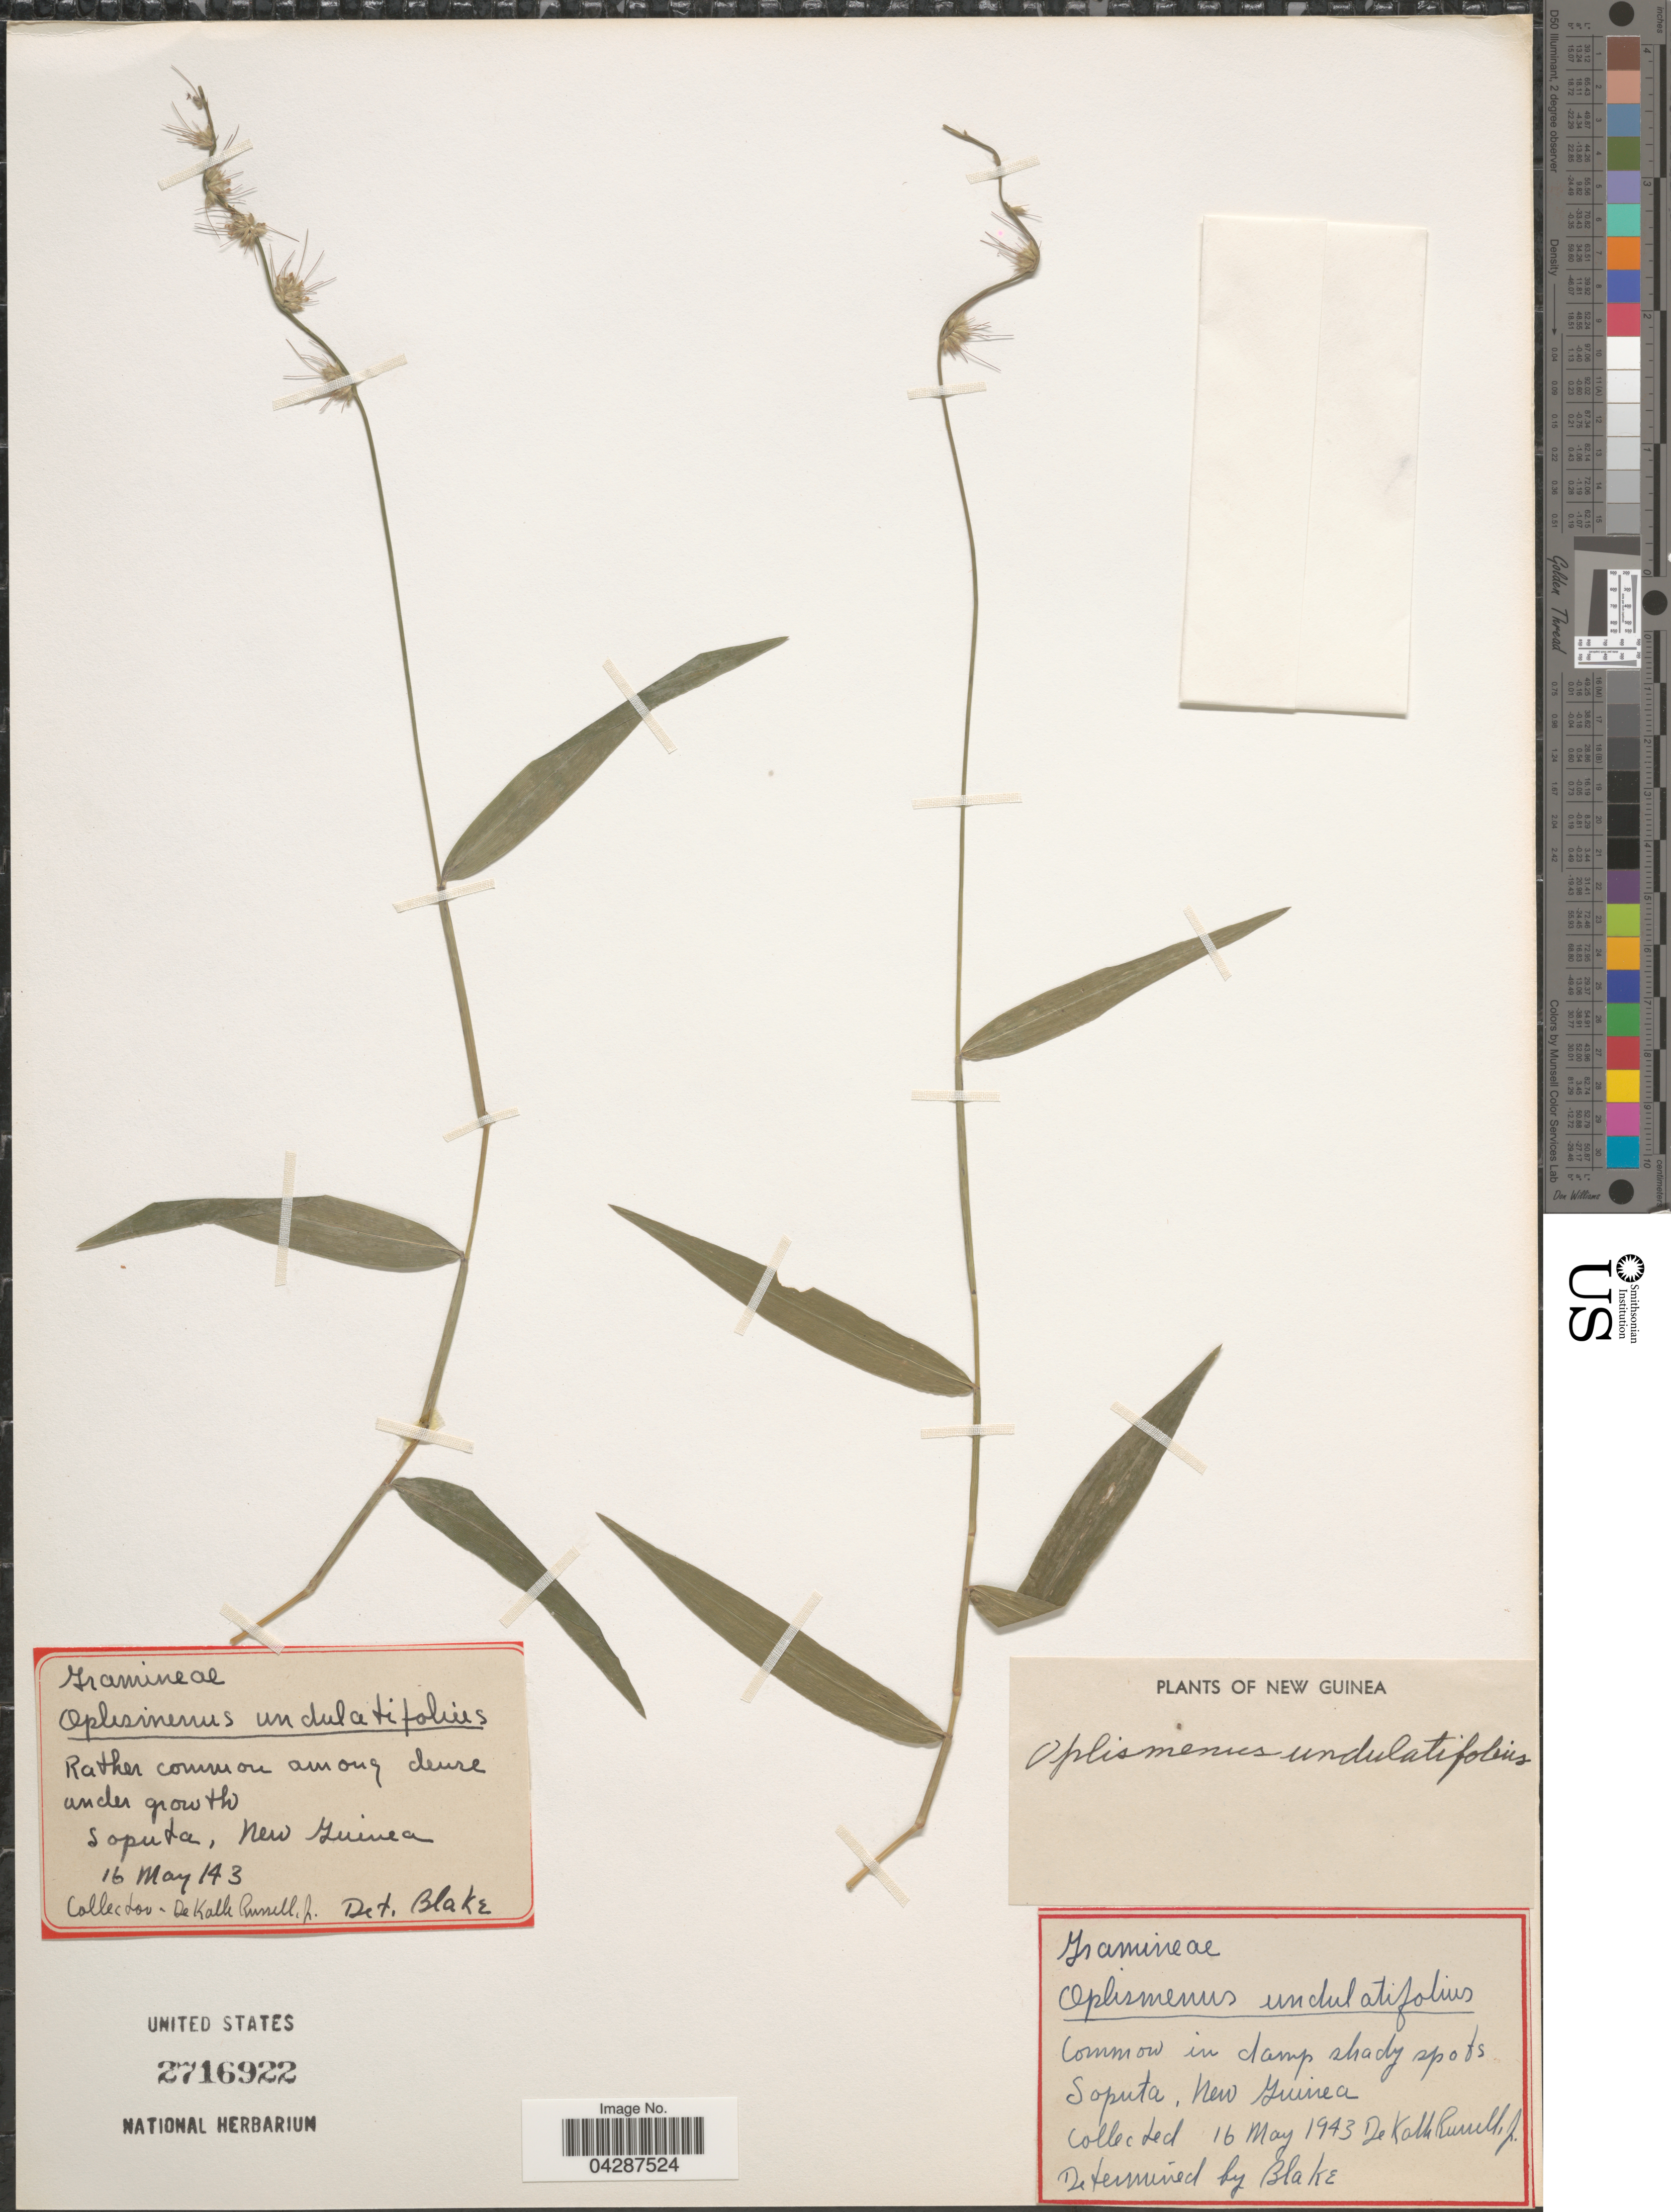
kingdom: Plantae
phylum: Tracheophyta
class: Liliopsida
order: Poales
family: Poaceae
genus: Oplismenus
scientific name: Oplismenus undulatifolius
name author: (Ard.) P. Beauv.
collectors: D. K. Russell Jr.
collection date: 1943-05-16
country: Papua New Guinea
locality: Soputa, New Guinea.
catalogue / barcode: US 2716922